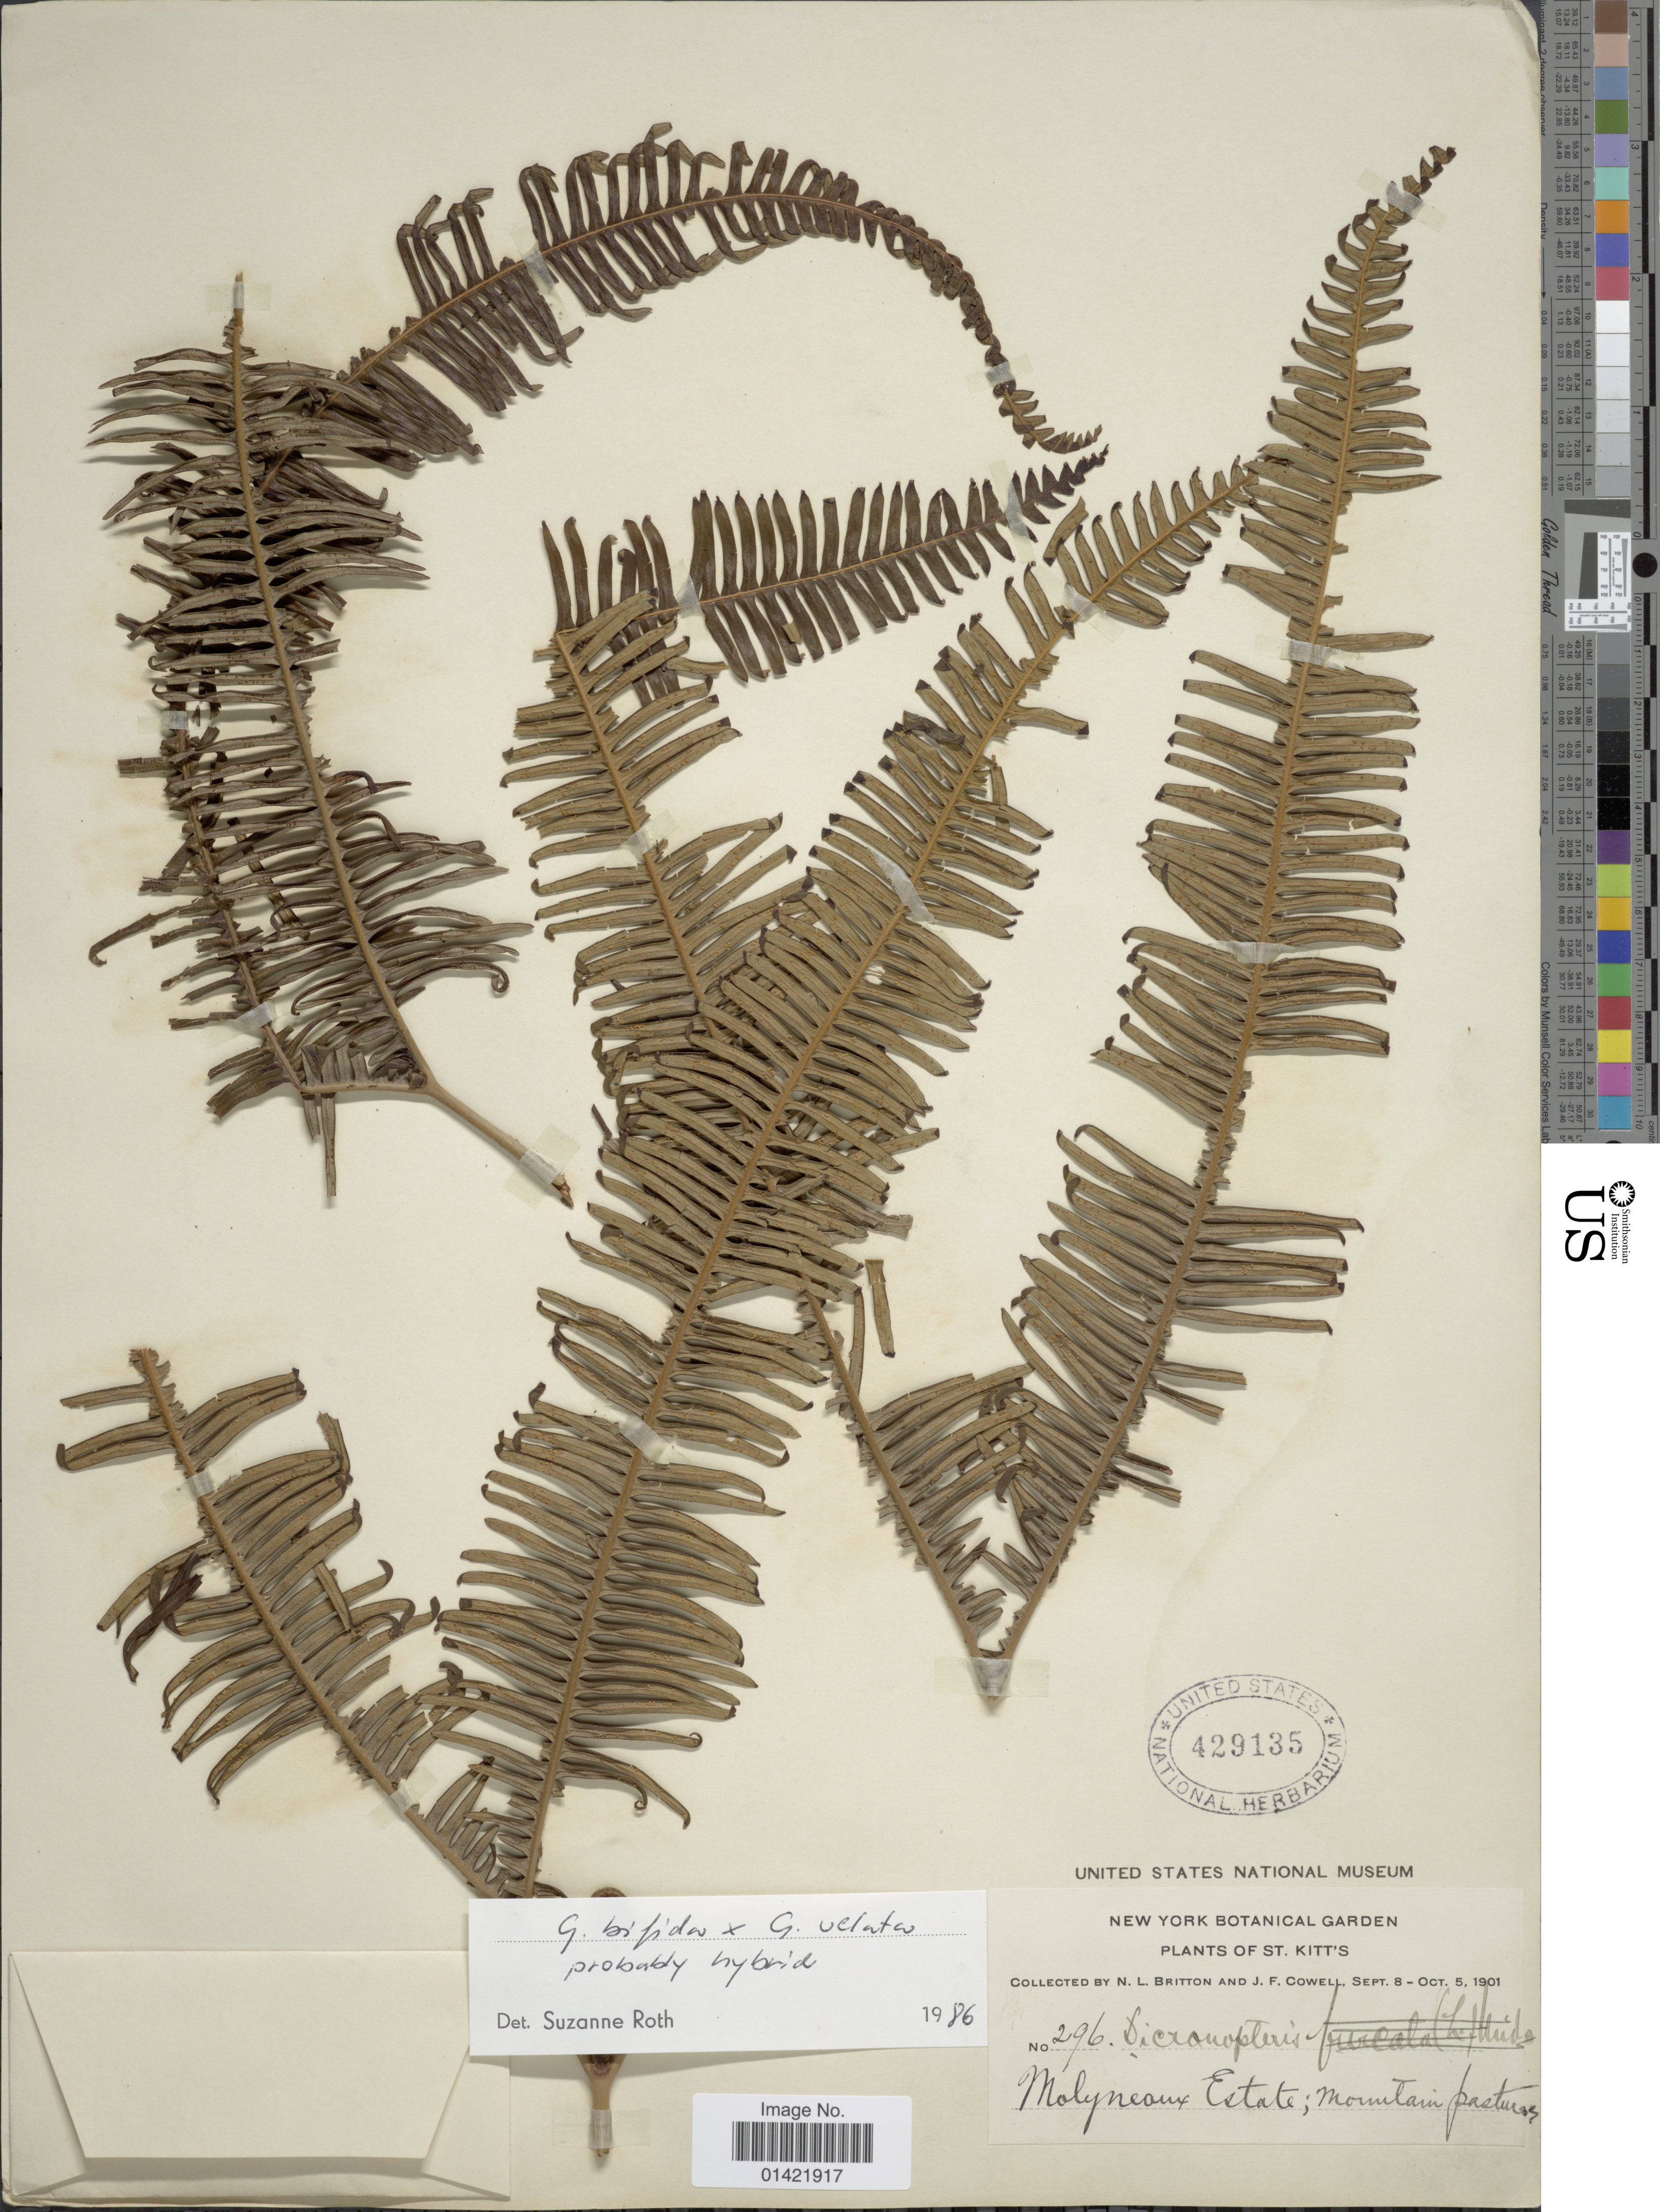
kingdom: Plantae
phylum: Tracheophyta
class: Polypodiopsida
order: Gleicheniales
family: Gleicheniaceae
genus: Sticherus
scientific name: Sticherus bifidus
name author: (Willd.) Ching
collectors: N. Britton & J. F. Cowell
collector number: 296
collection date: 1901-09-08/1901-10-05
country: St. Christopher-Nevis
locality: St, Kitt's. Molyneaux Estate; mountain pastures.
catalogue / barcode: US 429135